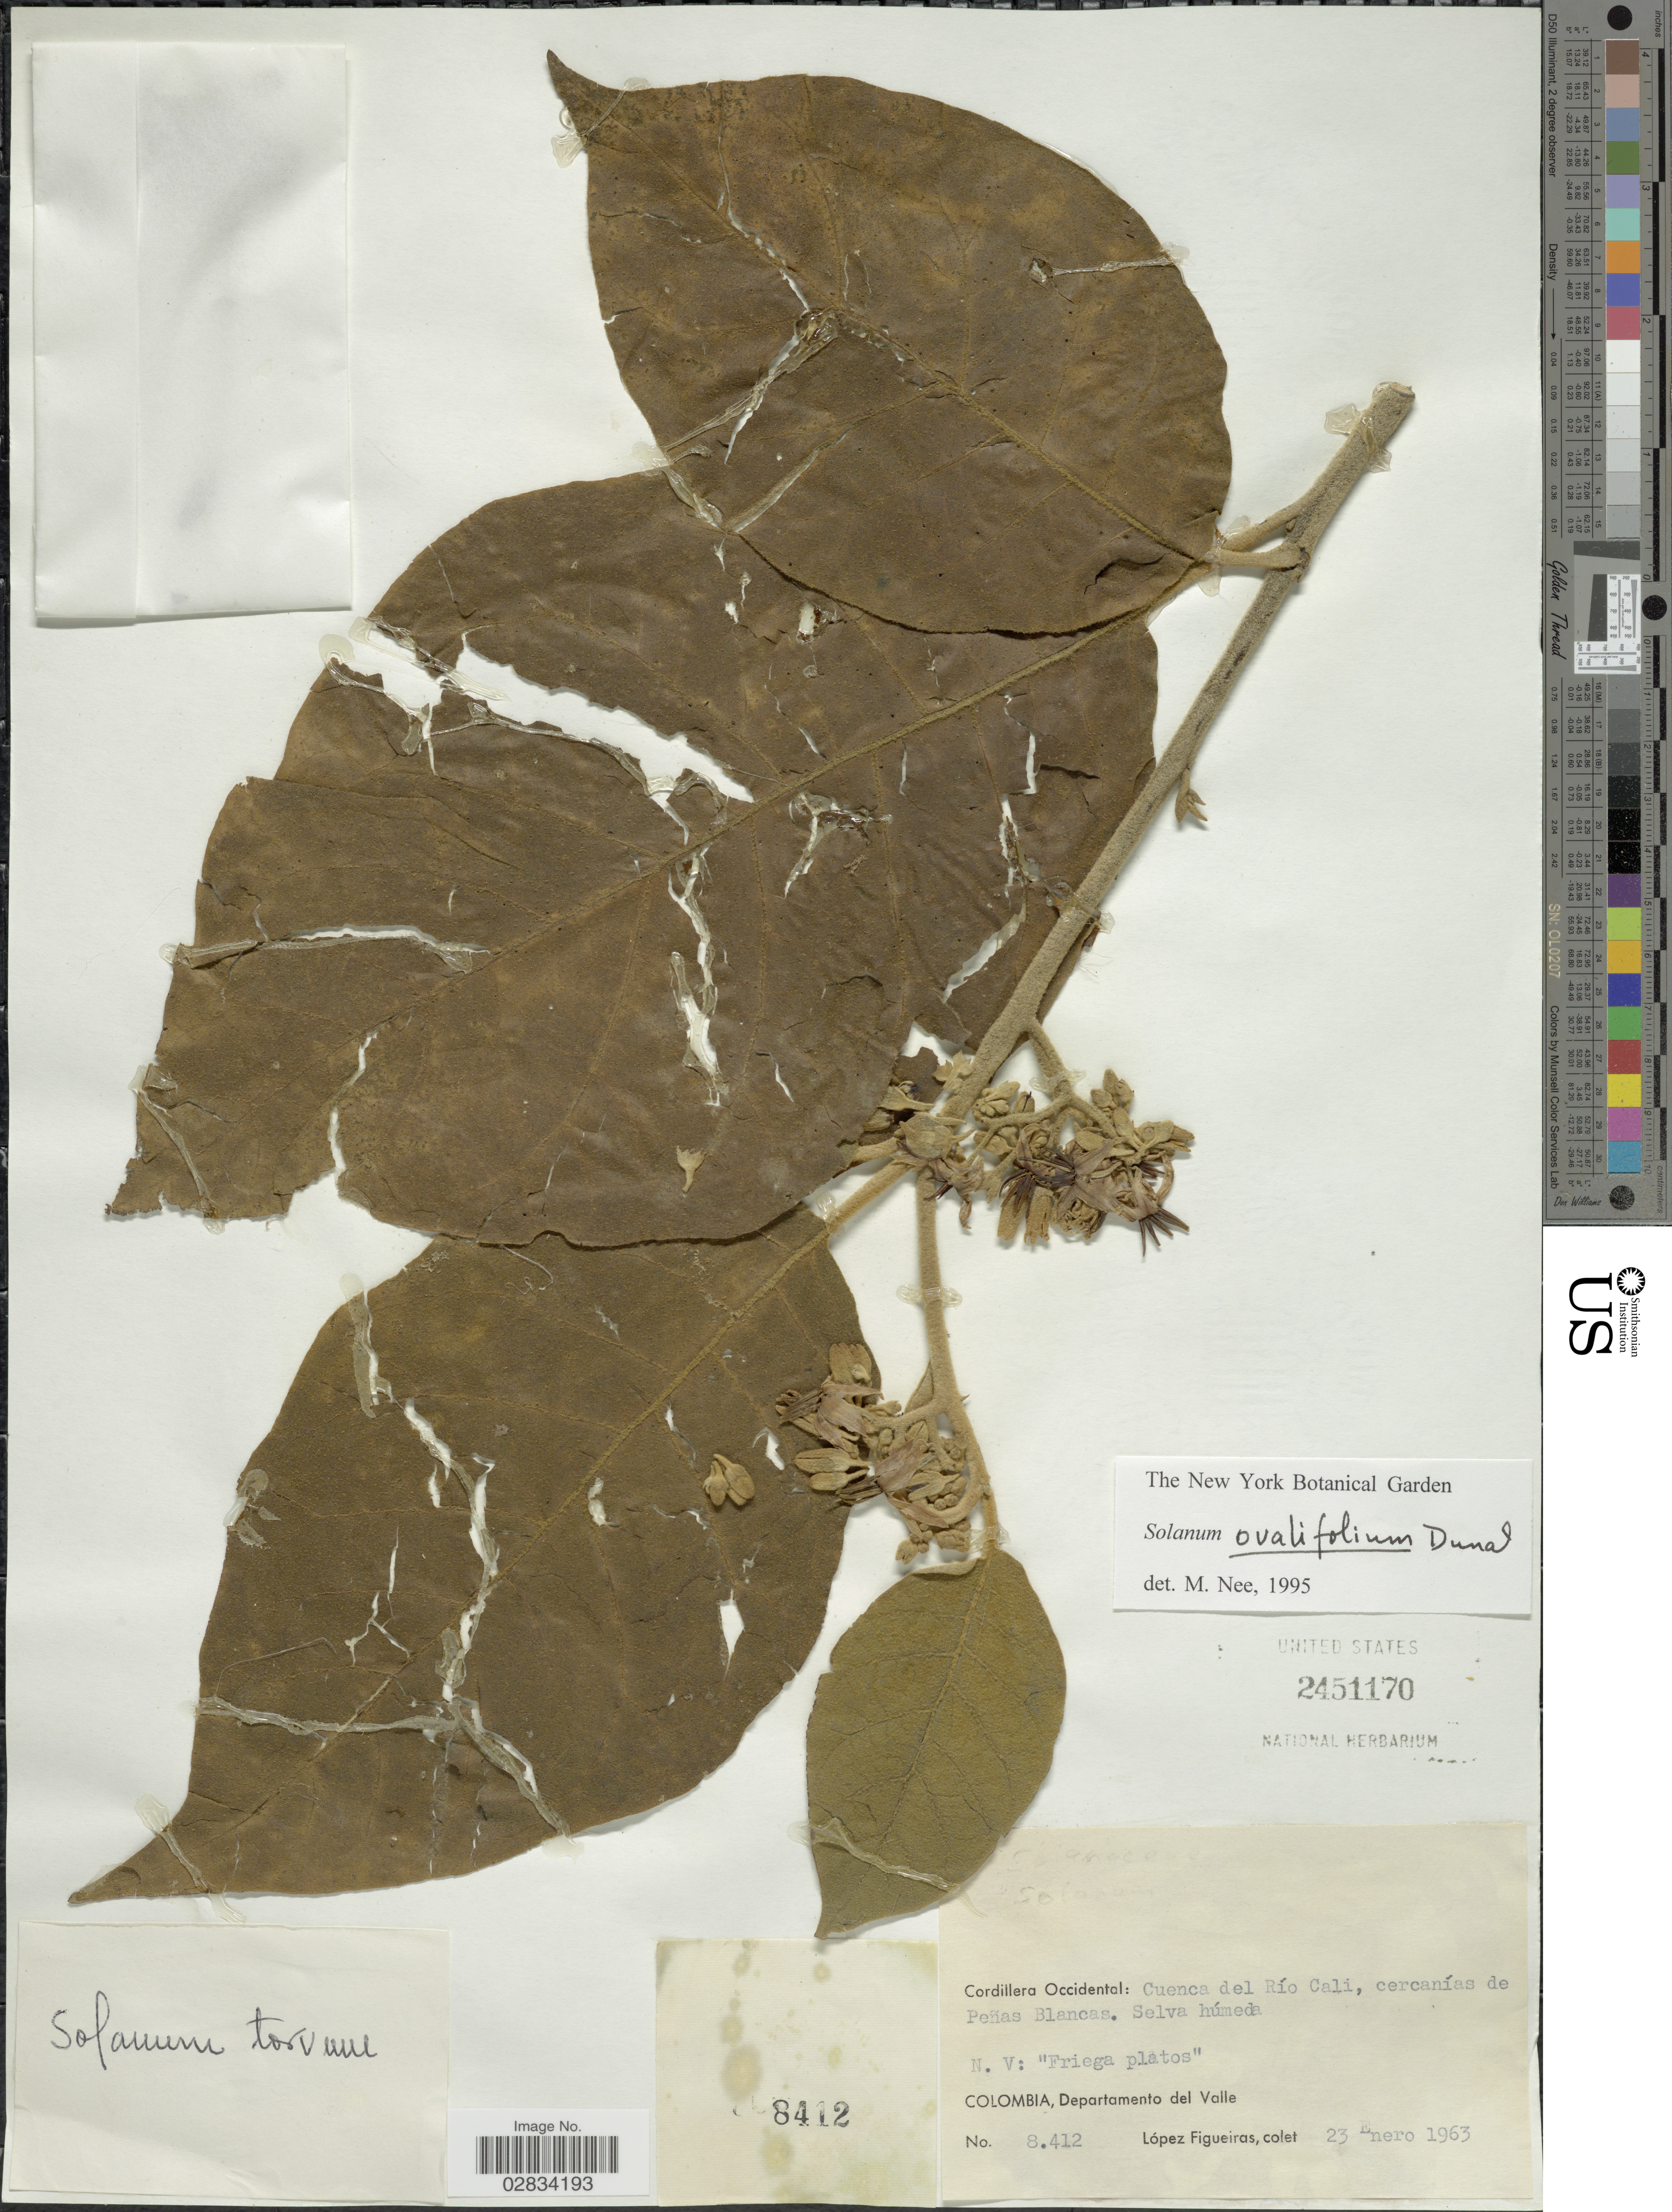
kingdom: Plantae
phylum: Tracheophyta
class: Magnoliopsida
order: Solanales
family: Solanaceae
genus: Solanum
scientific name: Solanum ovalifolium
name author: Dunal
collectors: M. López Figueiras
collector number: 8412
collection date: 1963-01-23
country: Colombia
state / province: Valle del Cauca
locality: Cordillera Occidental, Cuenca del Río Cali, cercanías de Peñas Blancas, Departamento del Valle.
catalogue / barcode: US 2451170